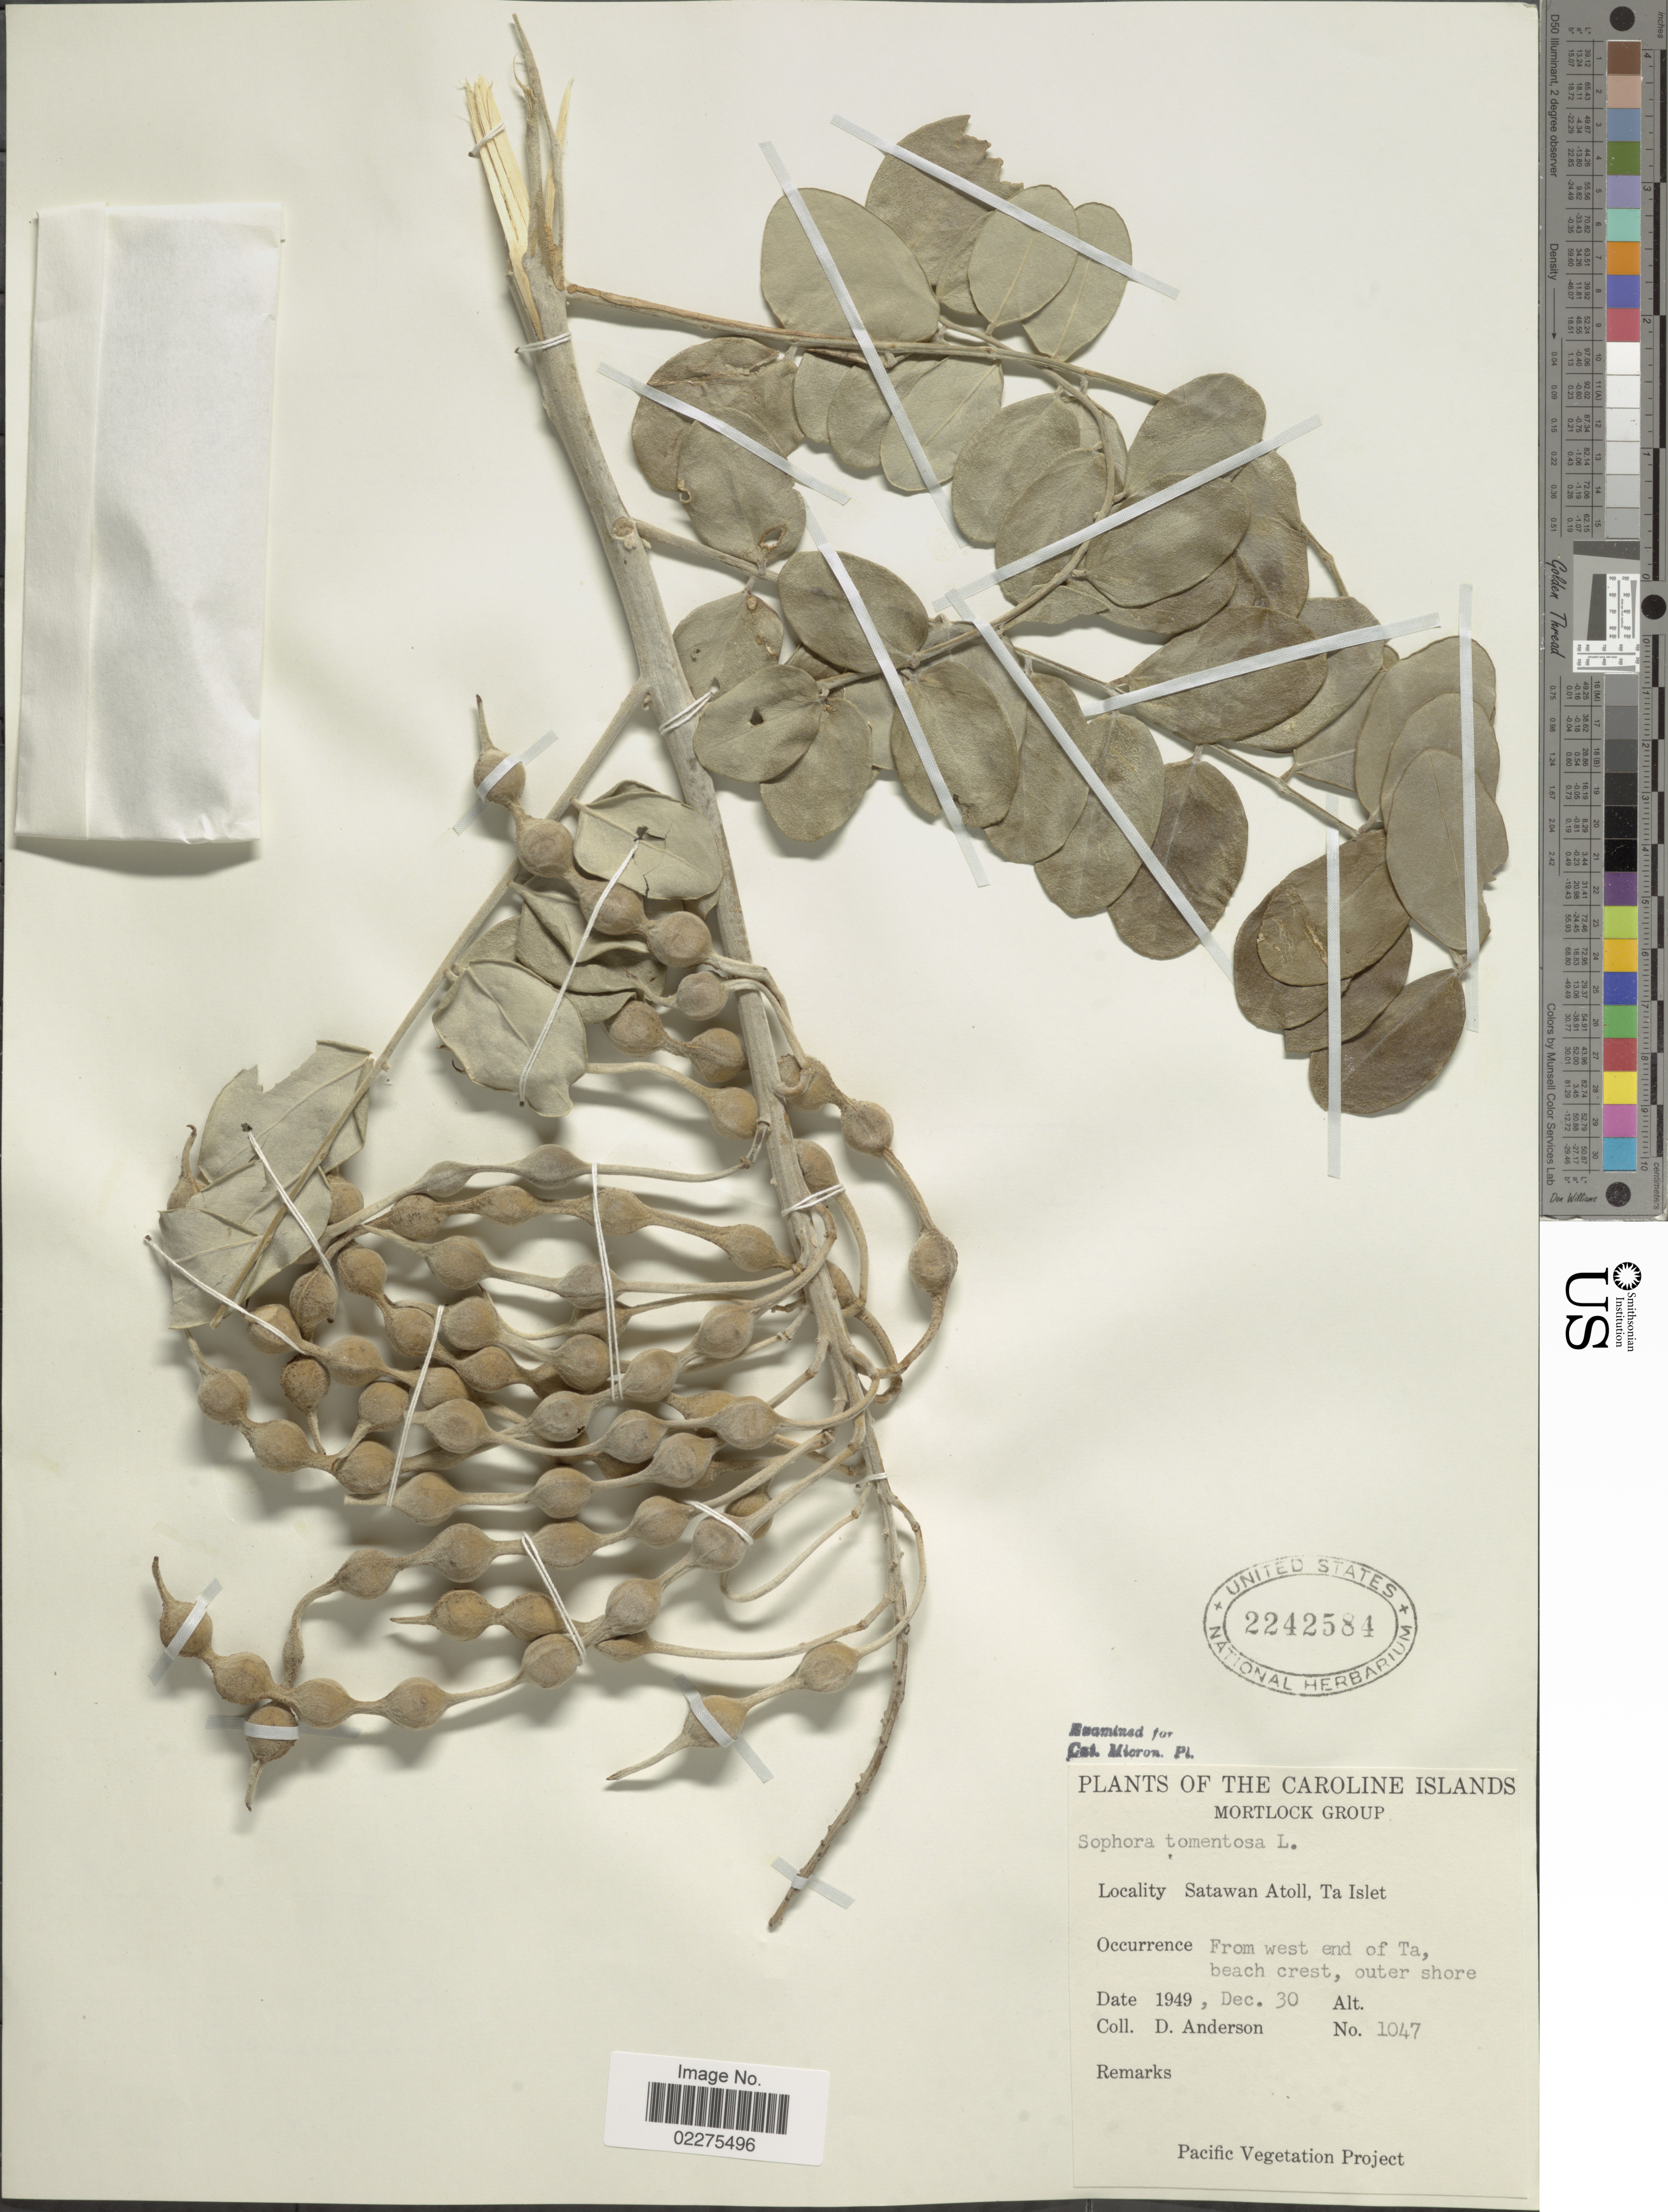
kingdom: Plantae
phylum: Tracheophyta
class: Magnoliopsida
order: Fabales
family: Fabaceae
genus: Sophora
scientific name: Sophora tomentosa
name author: L.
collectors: D. Anderson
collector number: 1047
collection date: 1949-12-30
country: Micronesia, Federated States of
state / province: Truk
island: Satawan Atoll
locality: Mortlock Group. Satawan Atoll, Ta Islet. From west end of Ta, beach crest, outer shore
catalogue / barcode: US 2242584